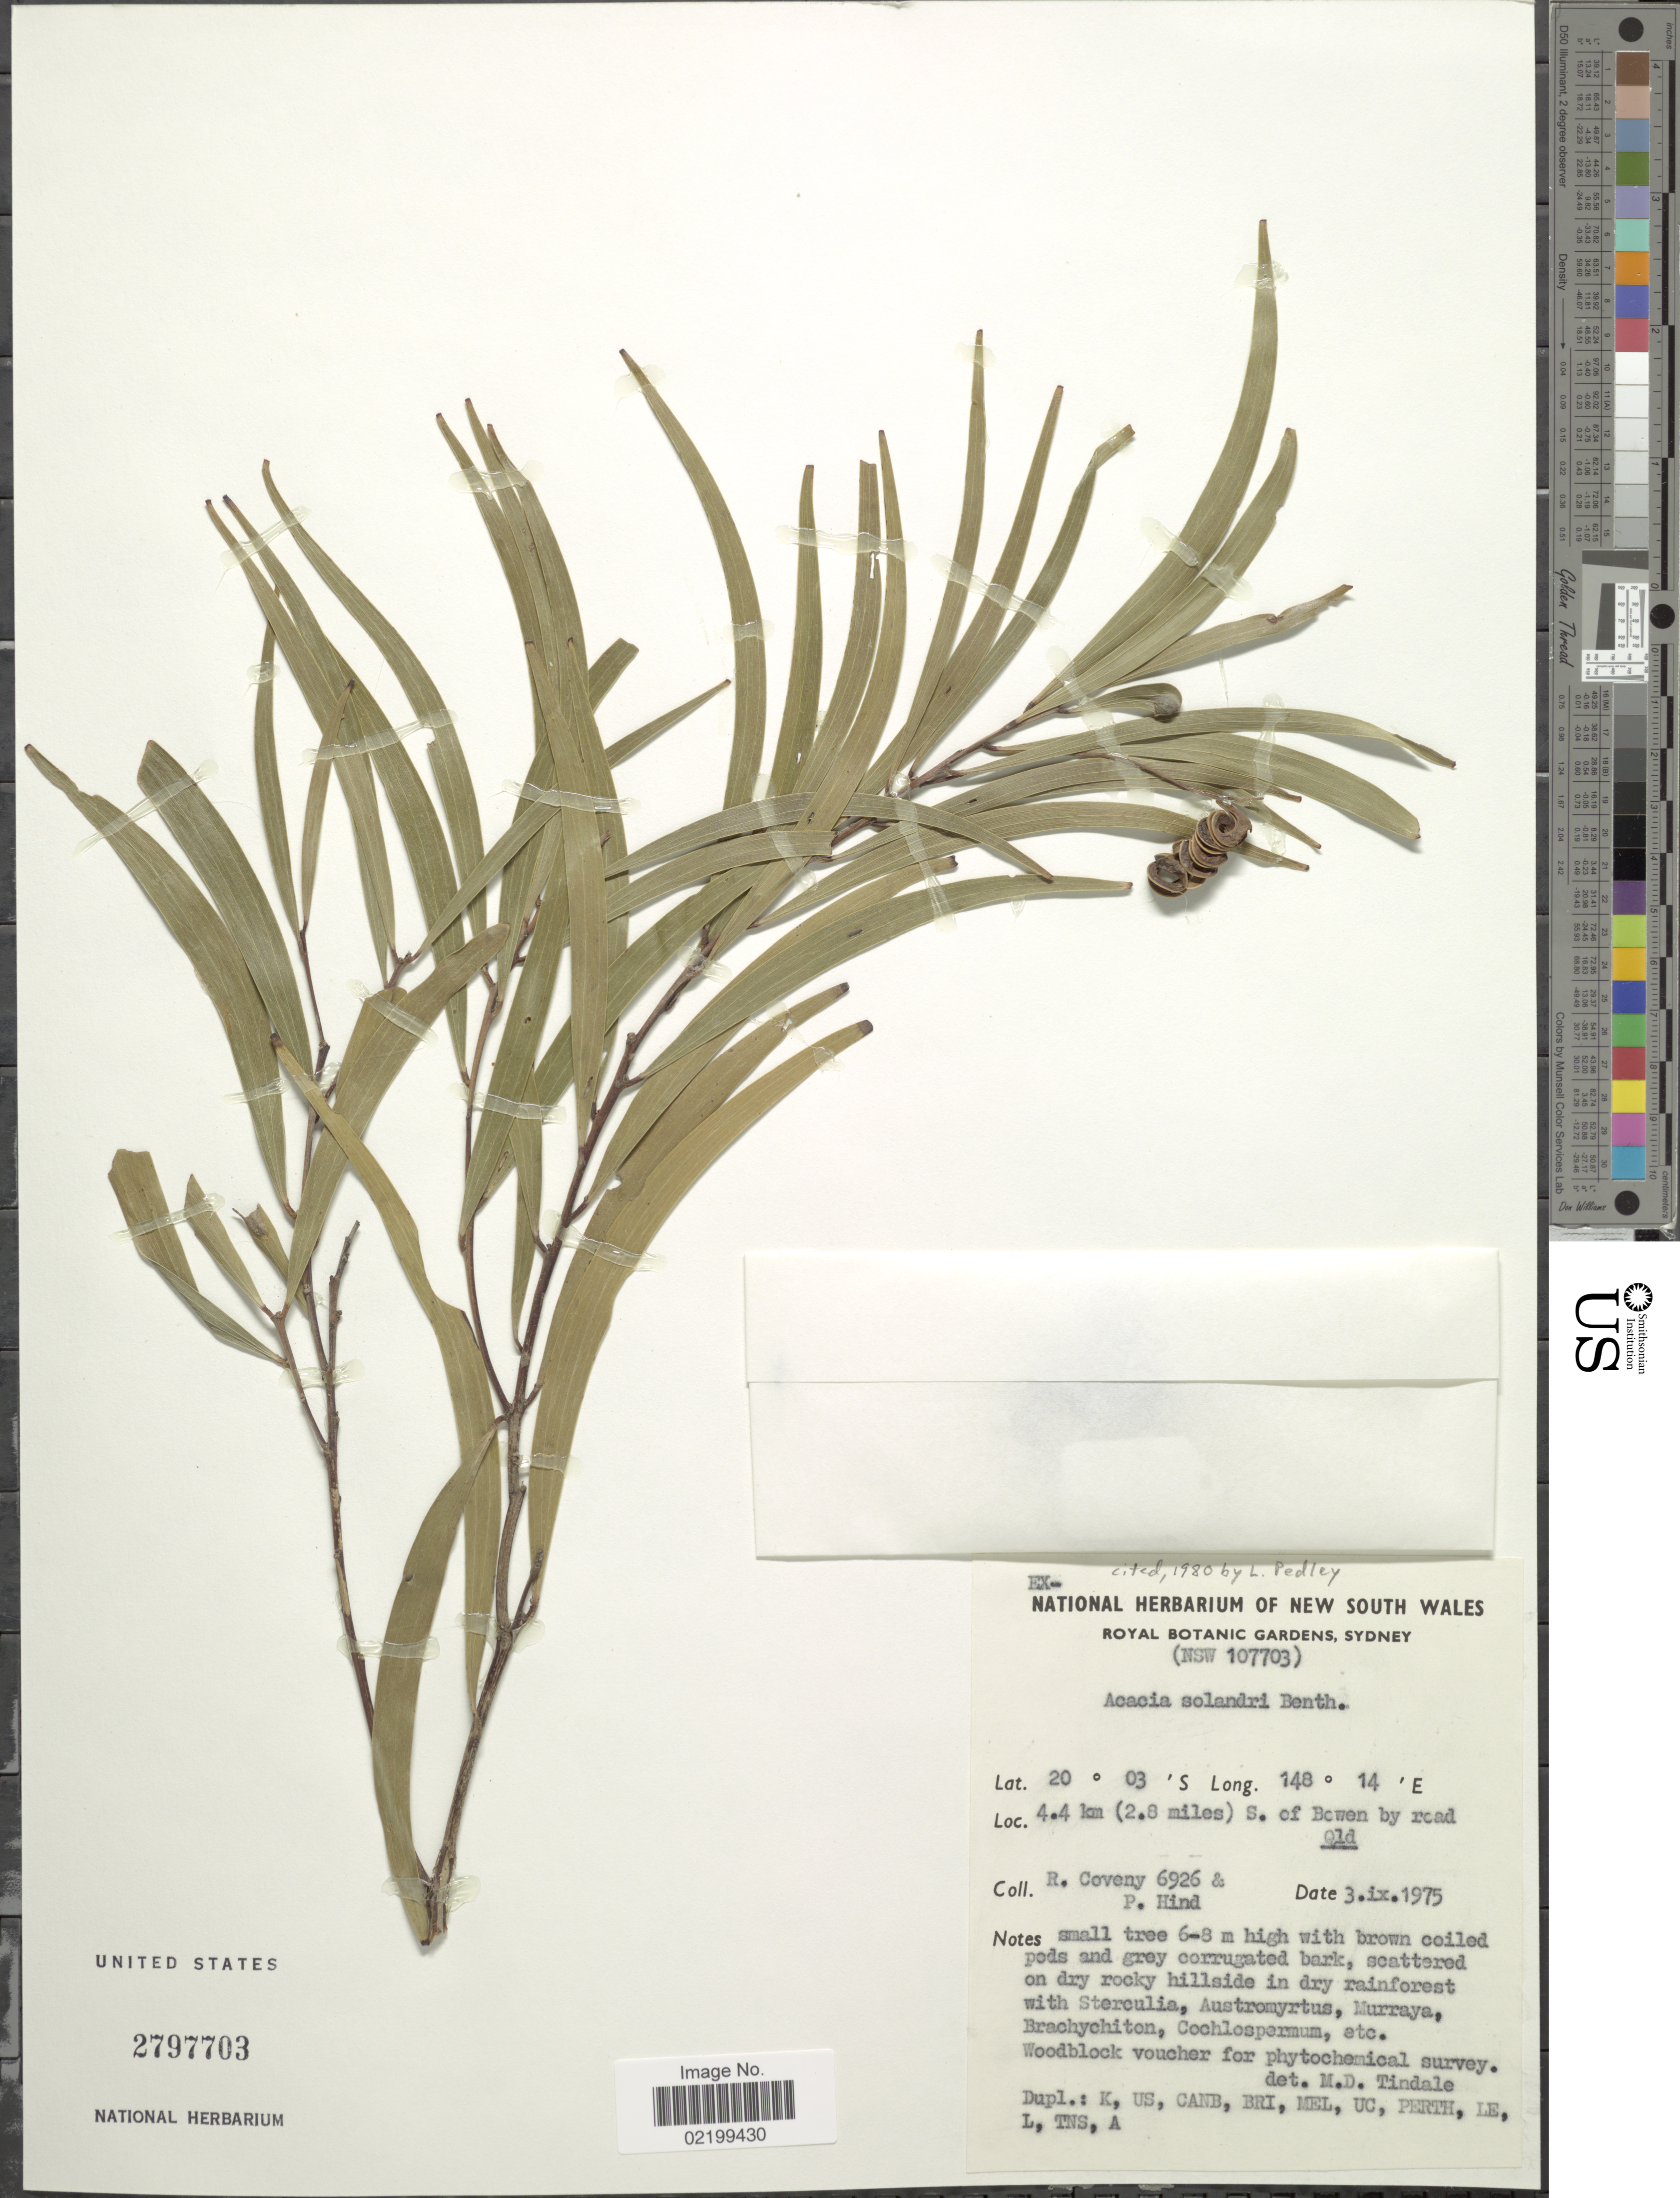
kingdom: Plantae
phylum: Tracheophyta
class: Magnoliopsida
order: Fabales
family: Fabaceae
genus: Acacia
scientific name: Acacia solandri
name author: Benth.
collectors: R. Coveny & P. Hind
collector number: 6926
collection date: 1975-09-03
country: Australia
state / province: Queensland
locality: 4.4 km (2.8 miles) S. of Bowen by road, Qld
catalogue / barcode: US 2797703